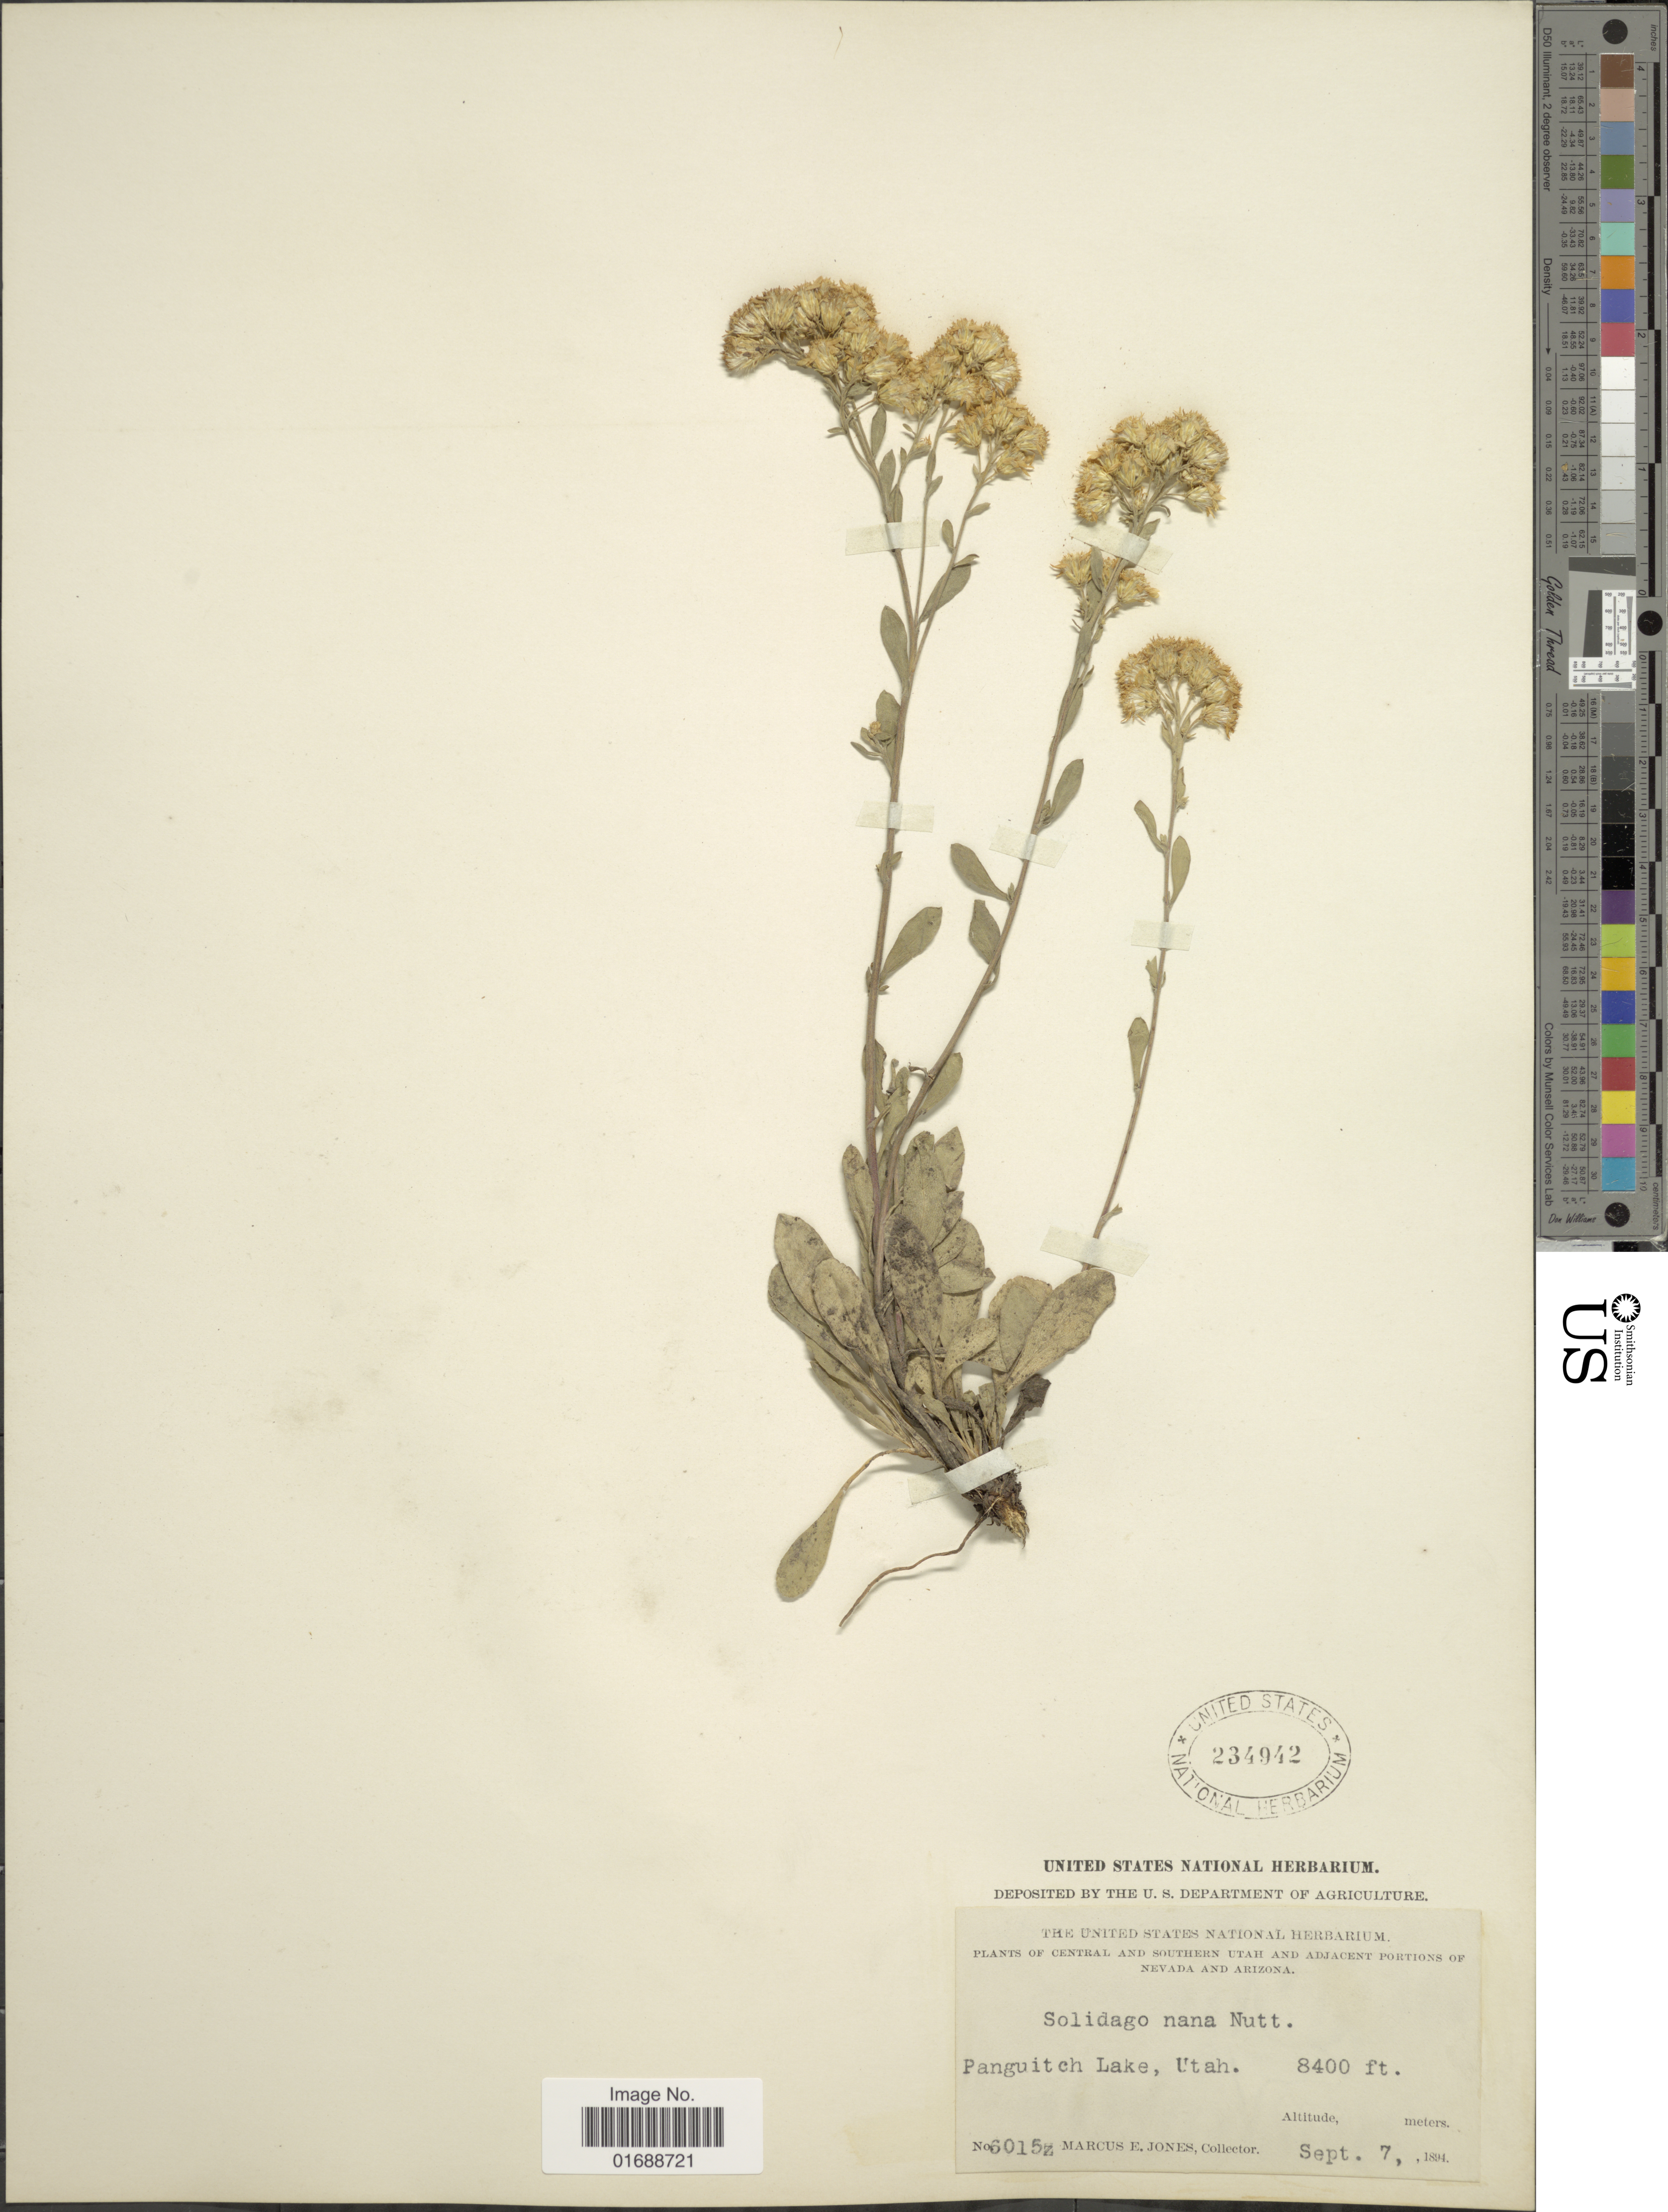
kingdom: Plantae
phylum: Tracheophyta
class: Magnoliopsida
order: Asterales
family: Asteraceae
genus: Solidago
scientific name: Solidago nana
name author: Nutt.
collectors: M. E. Jones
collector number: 6015z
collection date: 1894-09-07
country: United States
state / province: Utah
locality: Central and southern Utah and adjacent portions of Nevada and Arizona, Panguitch Lake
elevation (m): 2560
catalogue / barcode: US 234942